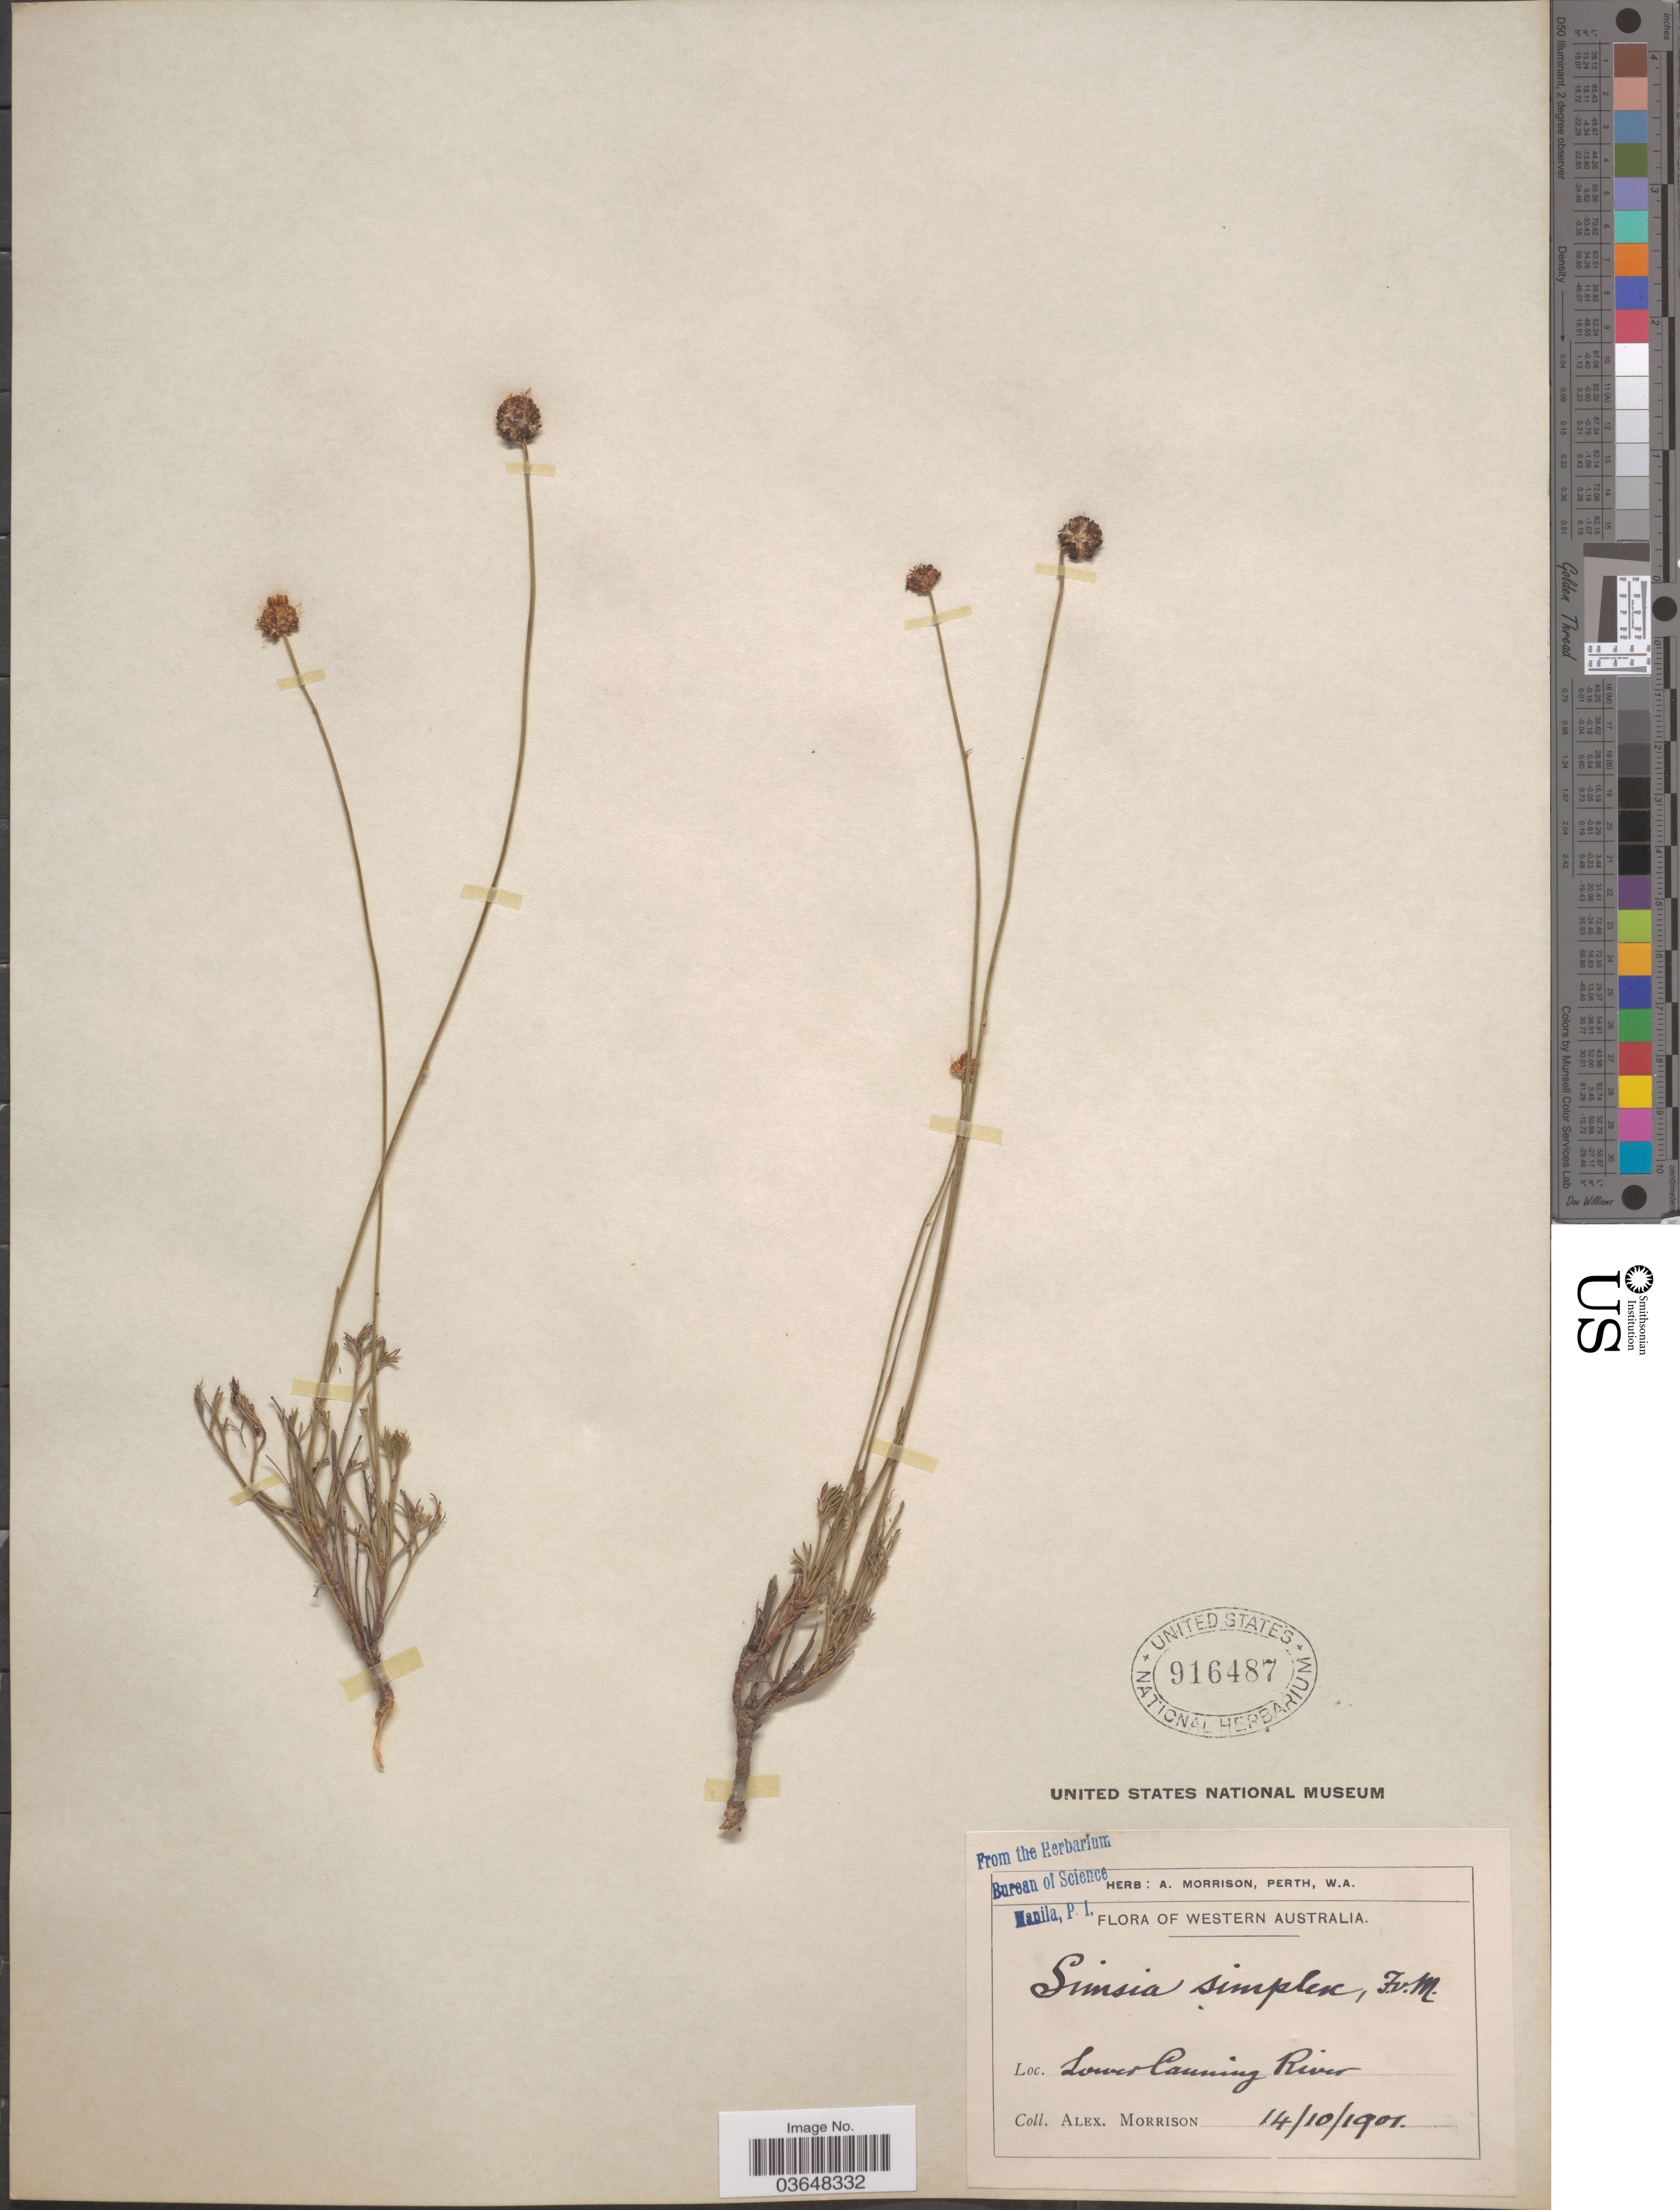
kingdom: Plantae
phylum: Tracheophyta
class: Magnoliopsida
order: Proteales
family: Proteaceae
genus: Stirlingia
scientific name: Stirlingia simplex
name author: Lindl.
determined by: Strong, Mark T., (BOT), Smithsonian Institution - National Museum of Natural History (UNITED STATES)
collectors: A. Morrison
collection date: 1901-10-14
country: Australia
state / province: Western Australia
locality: Lower Canning River.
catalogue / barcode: US 916487